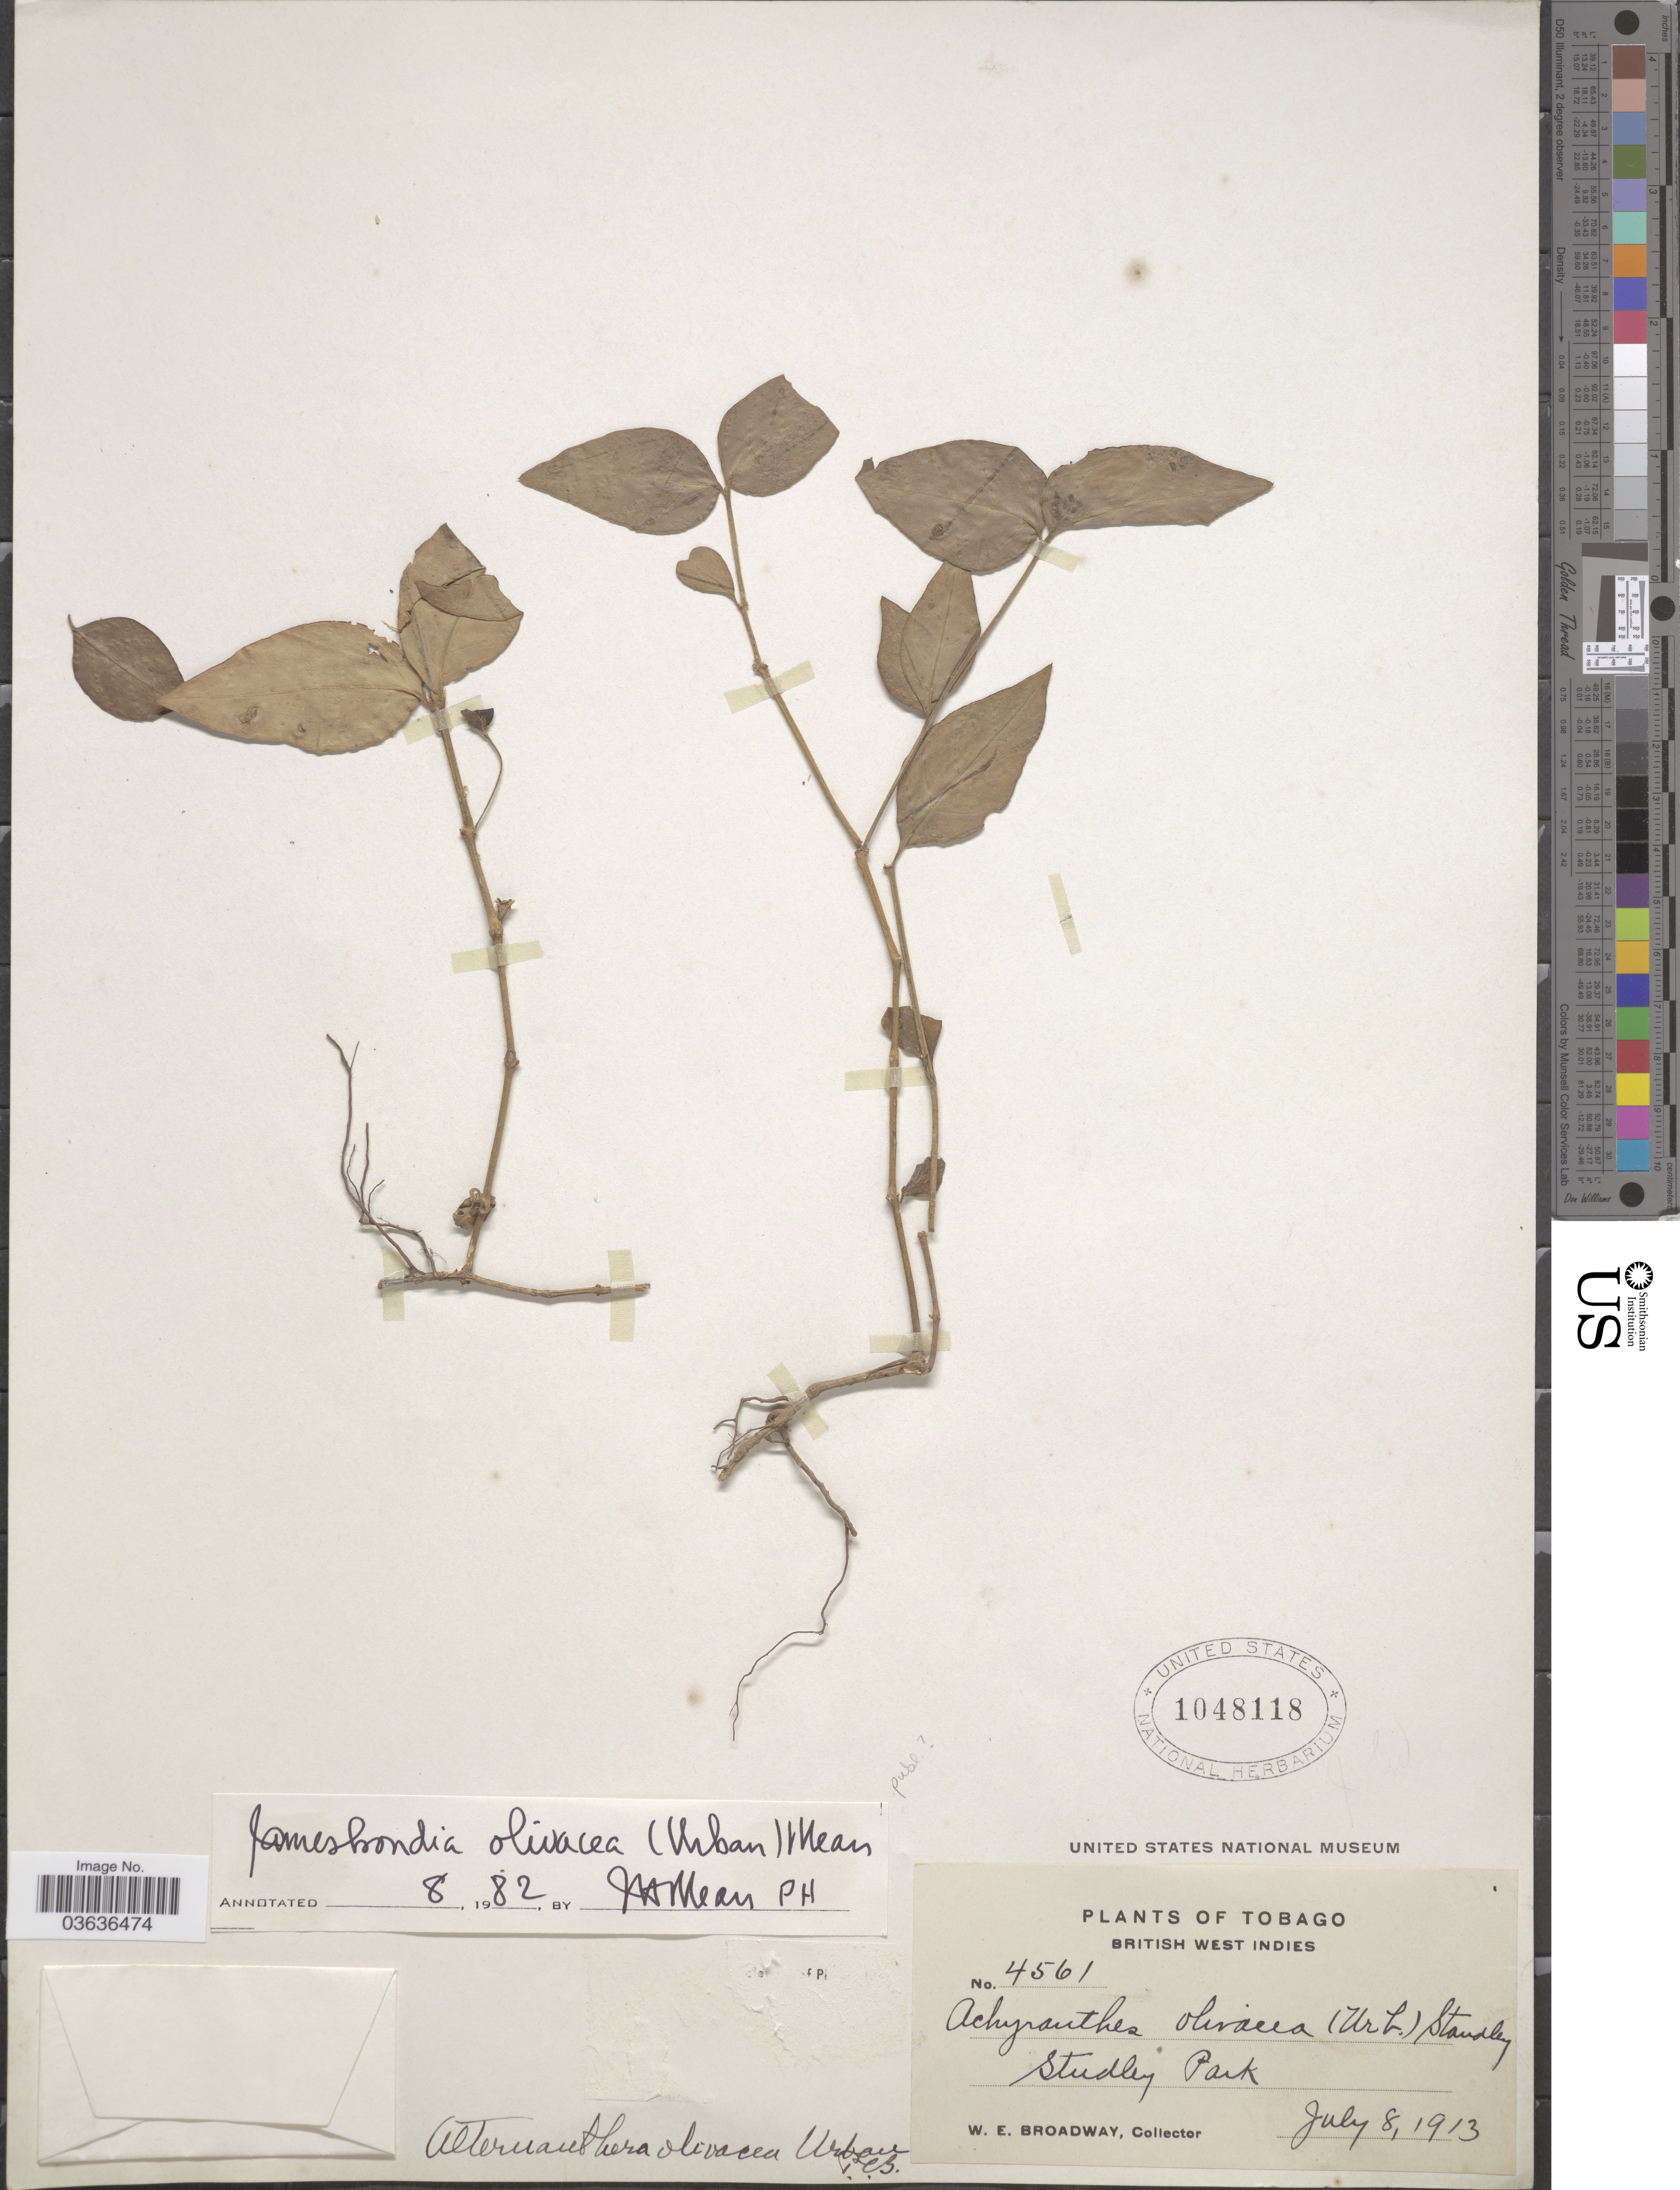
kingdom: Plantae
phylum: Tracheophyta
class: Magnoliopsida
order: Caryophyllales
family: Amaranthaceae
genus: Alternanthera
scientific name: Alternanthera olivacea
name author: (Urb.) Urb.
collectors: W. E. Broadway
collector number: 4561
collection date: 1913-07-08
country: Trinidad and Tobago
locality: Tobago. British West Indies. Studley Park.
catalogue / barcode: US 1048118